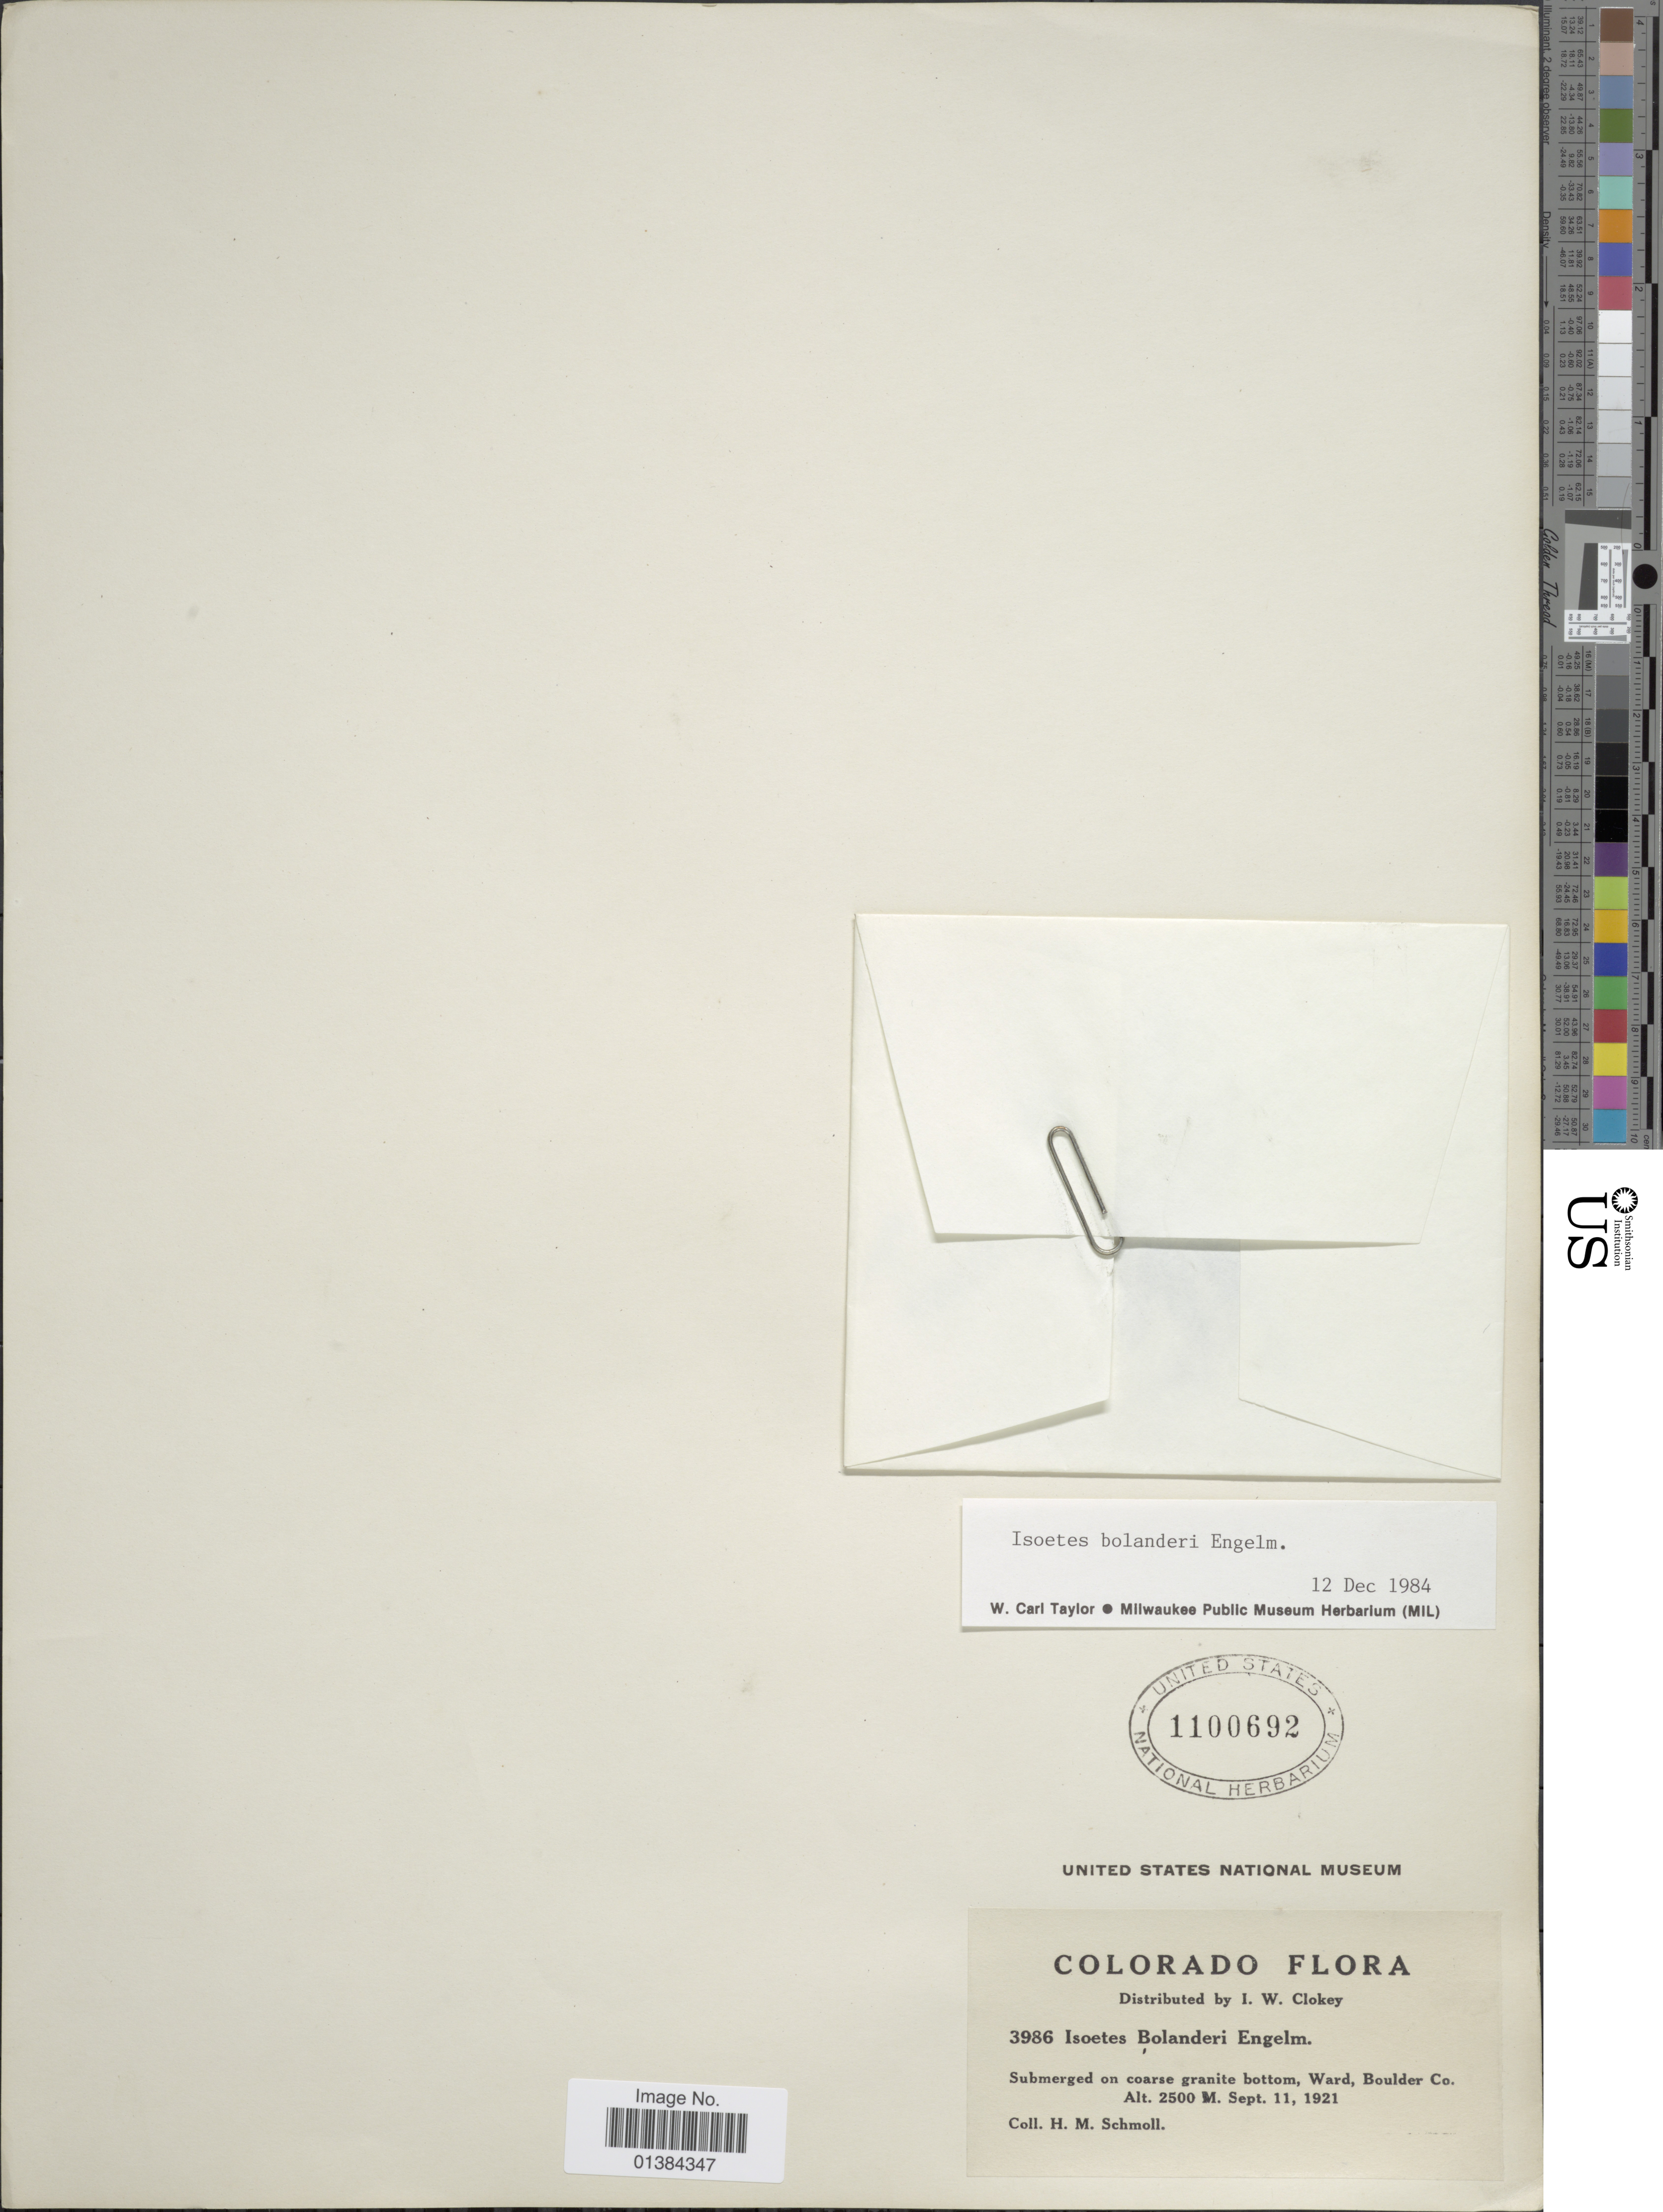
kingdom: Plantae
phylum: Tracheophyta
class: Lycopodiopsida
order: Isoetales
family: Isoetaceae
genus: Isoetes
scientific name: Isoetes bolanderi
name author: Engelm.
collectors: H. Schmoll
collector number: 3986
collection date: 1921-09-11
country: United States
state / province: Colorado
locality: Submerged on coarse granite bottom, Ward, Boulder Co.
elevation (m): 2500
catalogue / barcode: US 1100692